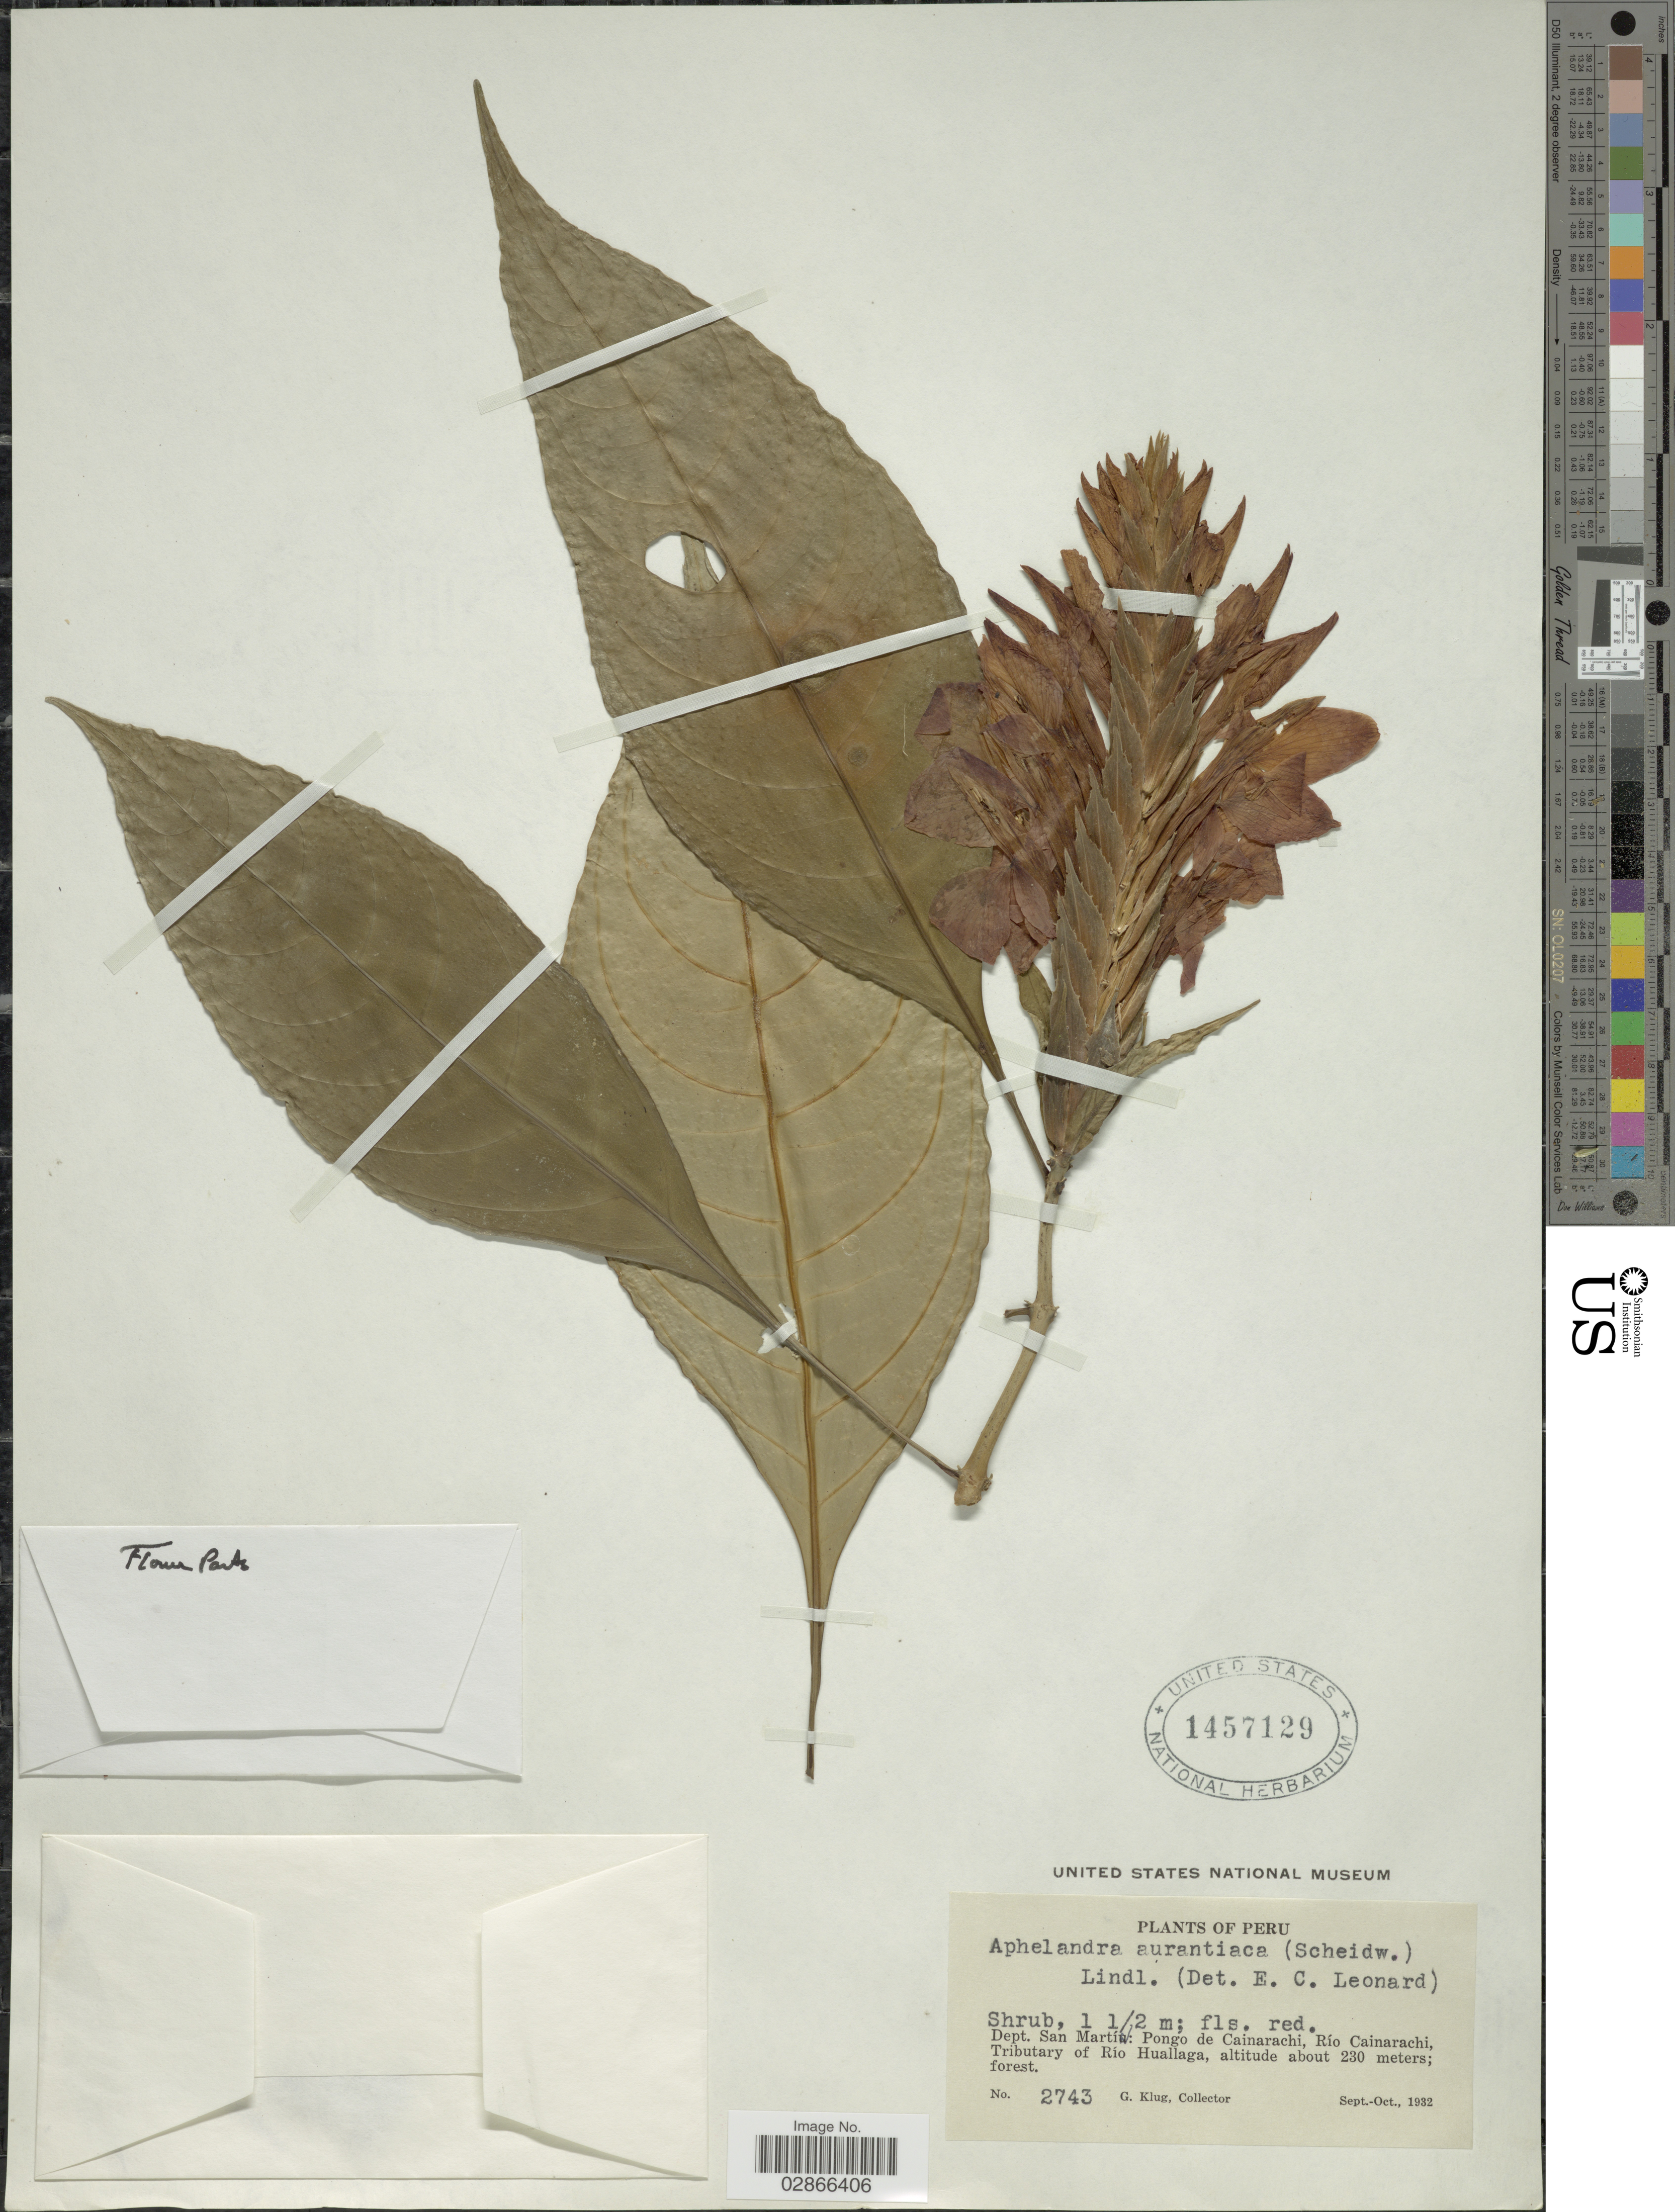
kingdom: Plantae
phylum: Tracheophyta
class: Magnoliopsida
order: Lamiales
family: Acanthaceae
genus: Aphelandra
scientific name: Aphelandra aurantiaca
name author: (Scheidw.) Lindl.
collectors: G. Klug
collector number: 2743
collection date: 1932-09/1932-10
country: Peru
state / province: San Martín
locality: Dept. San Martín: Pongo de Cainarachi, Río Cainarachi, Tributary of Río Huallaga.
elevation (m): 230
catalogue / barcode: US 1457129